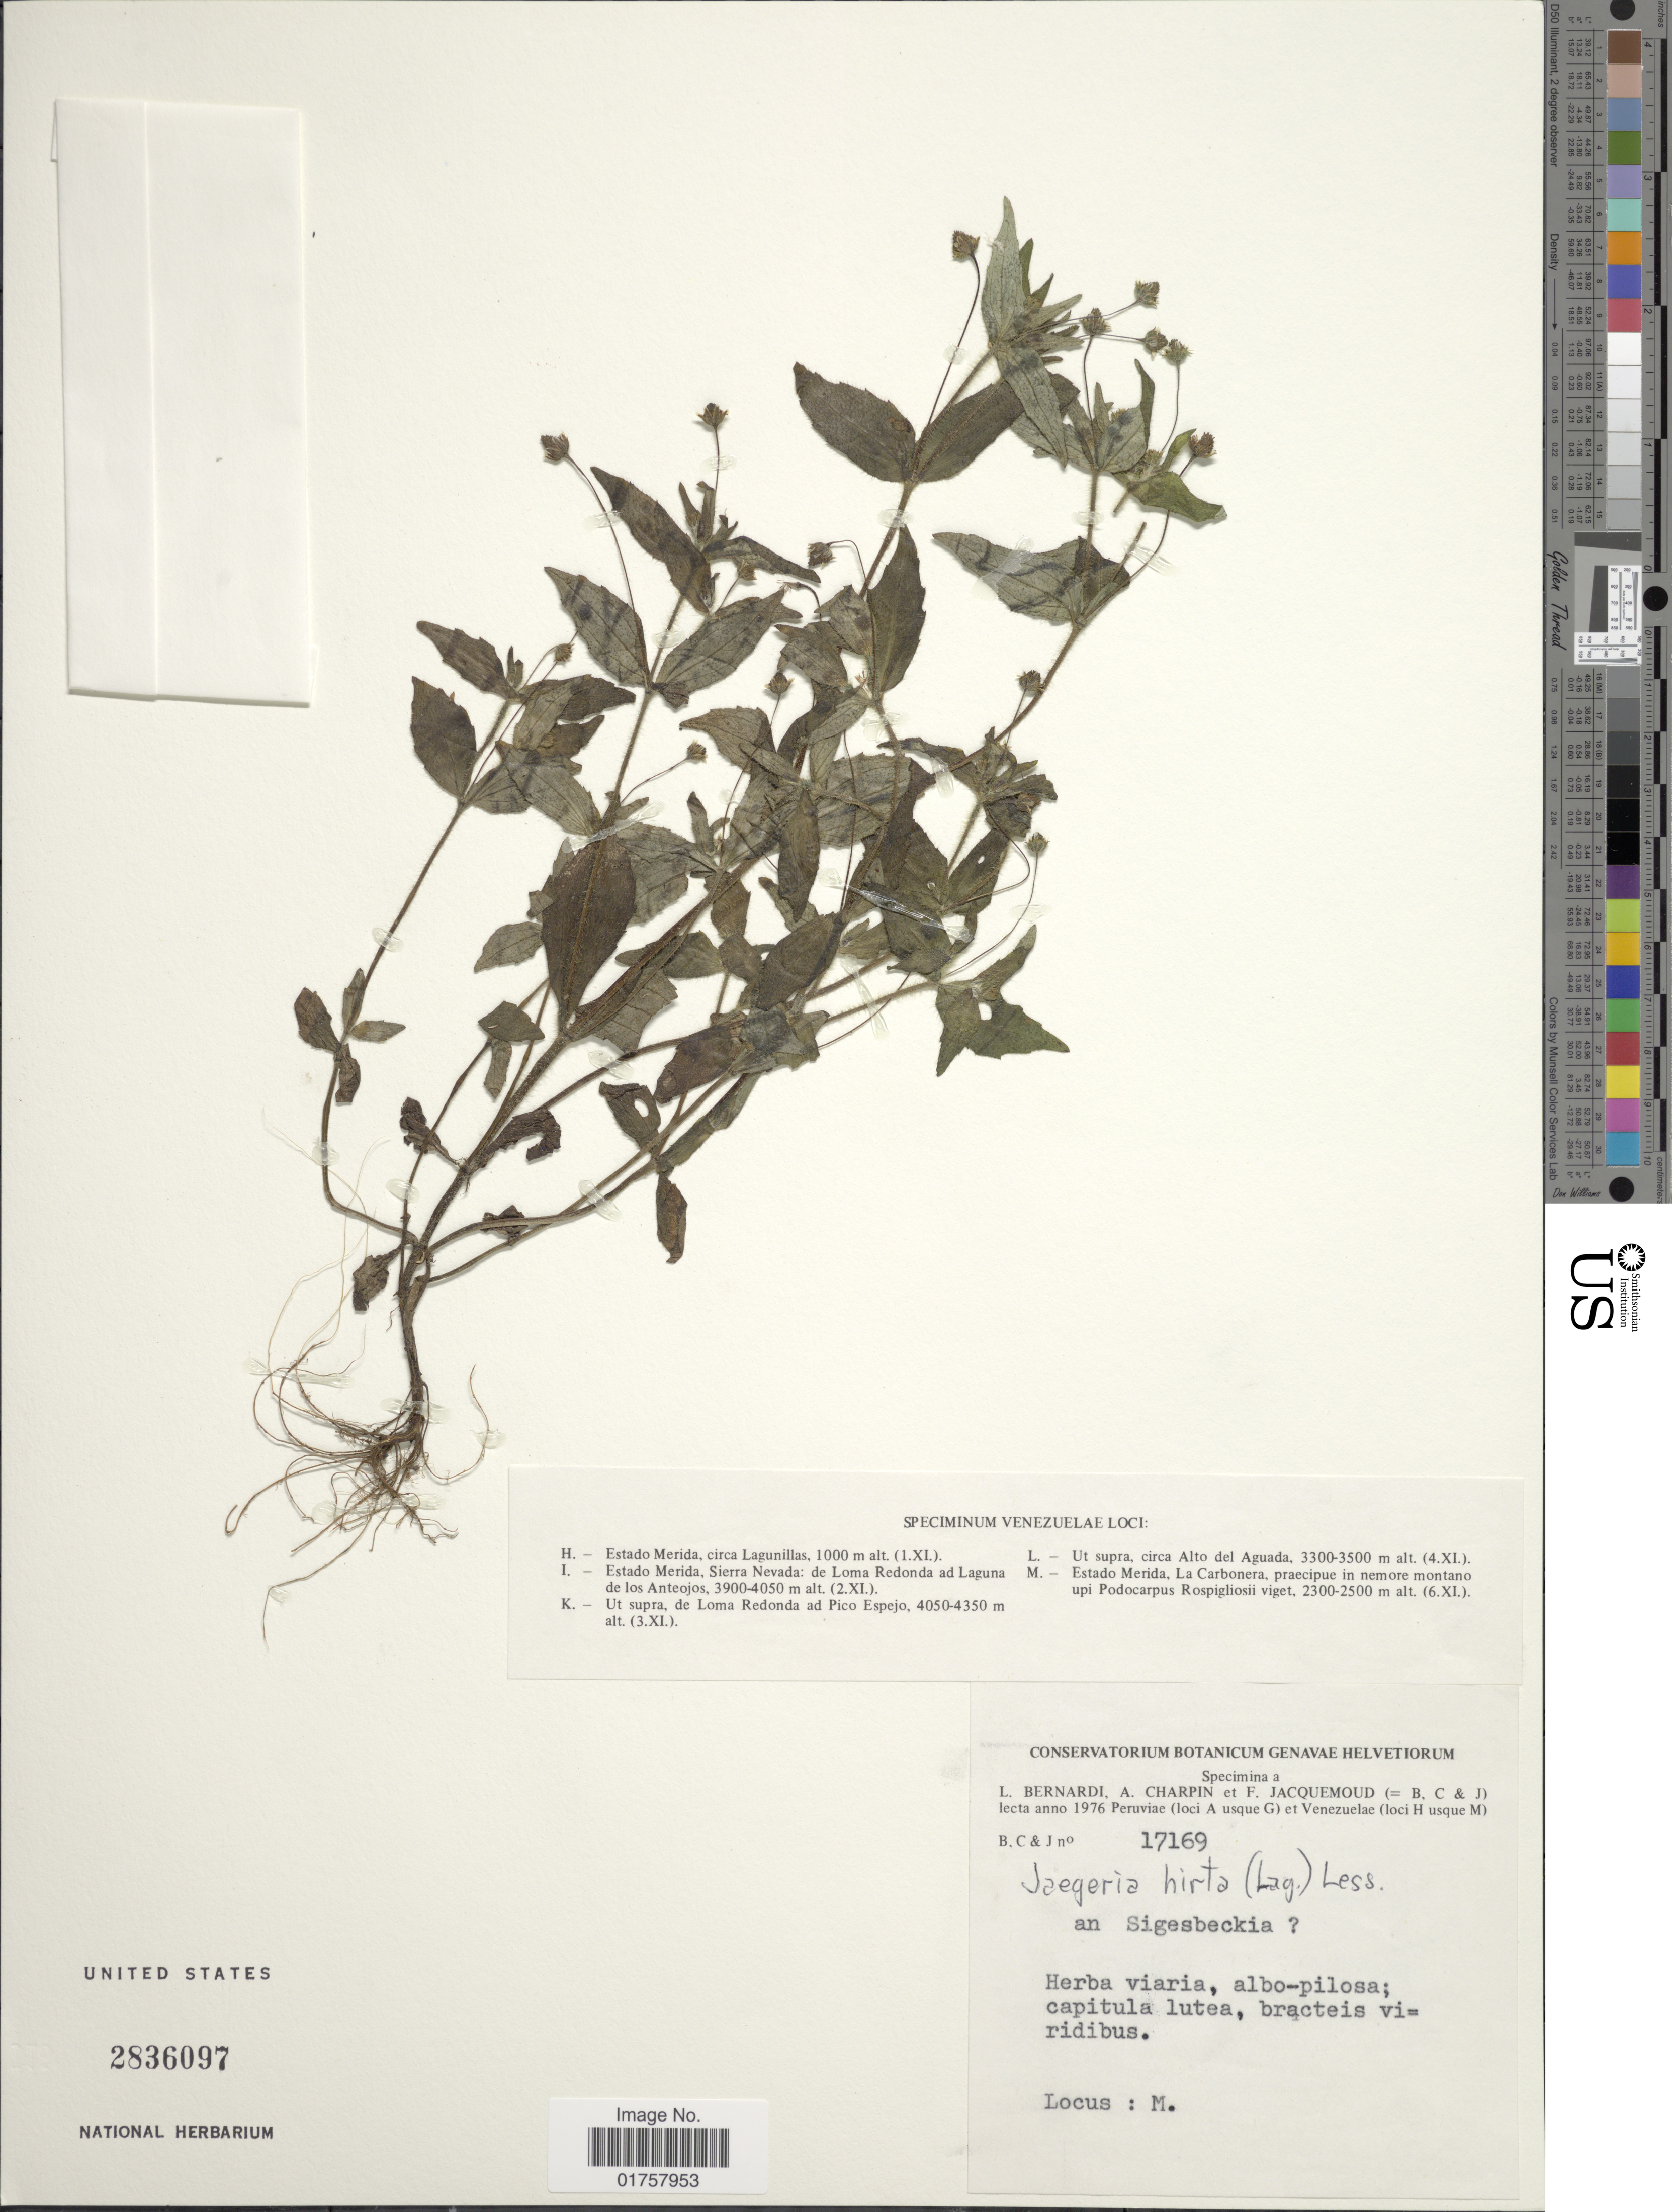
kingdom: Plantae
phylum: Tracheophyta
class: Magnoliopsida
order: Asterales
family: Asteraceae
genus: Jaegeria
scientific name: Jaegeria hirta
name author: (Lag.) Less.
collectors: L. Bernardi, A. Charpin & F. Jacquemoud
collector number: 17169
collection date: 1976-11-06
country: Venezuela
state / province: Mérida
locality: La Carbonera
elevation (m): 2300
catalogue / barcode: US 2836097